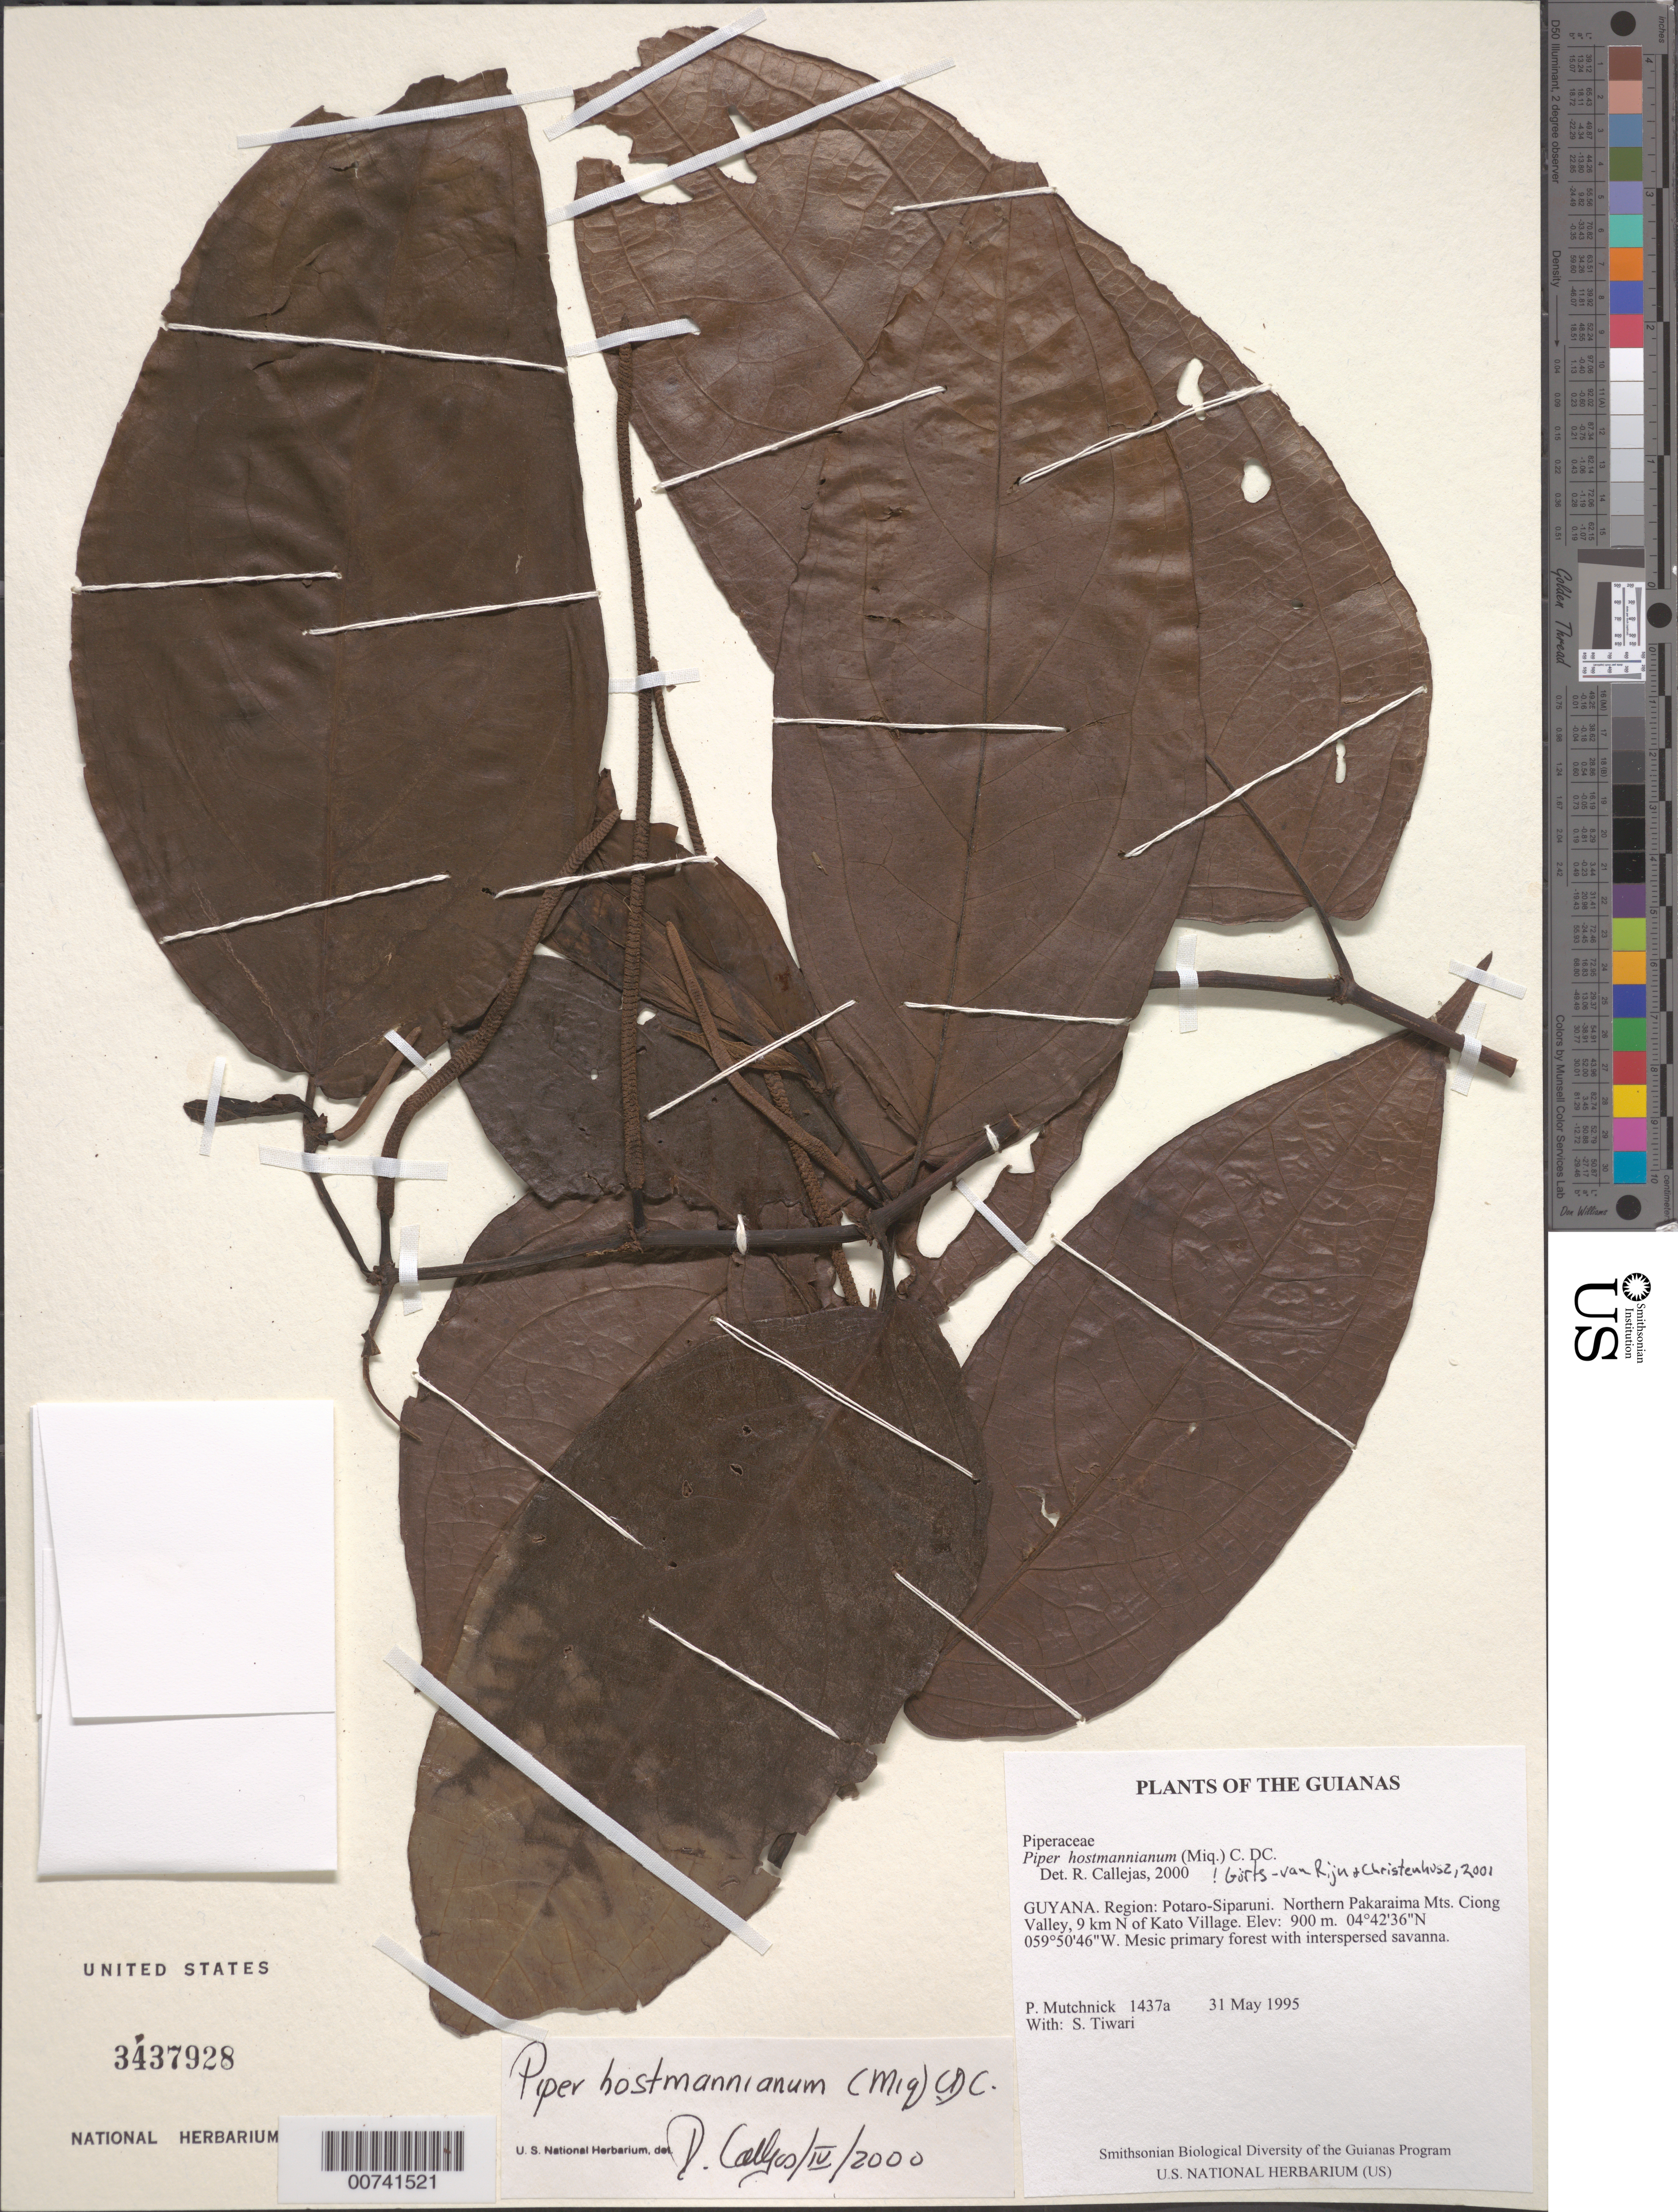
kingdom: Plantae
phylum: Tracheophyta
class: Magnoliopsida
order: Piperales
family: Piperaceae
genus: Piper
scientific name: Piper hostmannianum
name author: (Miq.) C. DC.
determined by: Görts-van Rijn, A. R.; Christenhusz, M. J.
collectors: P. Mutchnick & S. Tiwari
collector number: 1437 a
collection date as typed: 31 May 1995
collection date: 1995-05-31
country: Guyana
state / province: Potaro-Siparuni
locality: Northern Pakaraima Mts. Ciong Valley, 9 km N of Kato Village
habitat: Mesic primary forest with interspersed savanna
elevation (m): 900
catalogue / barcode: US 3437928